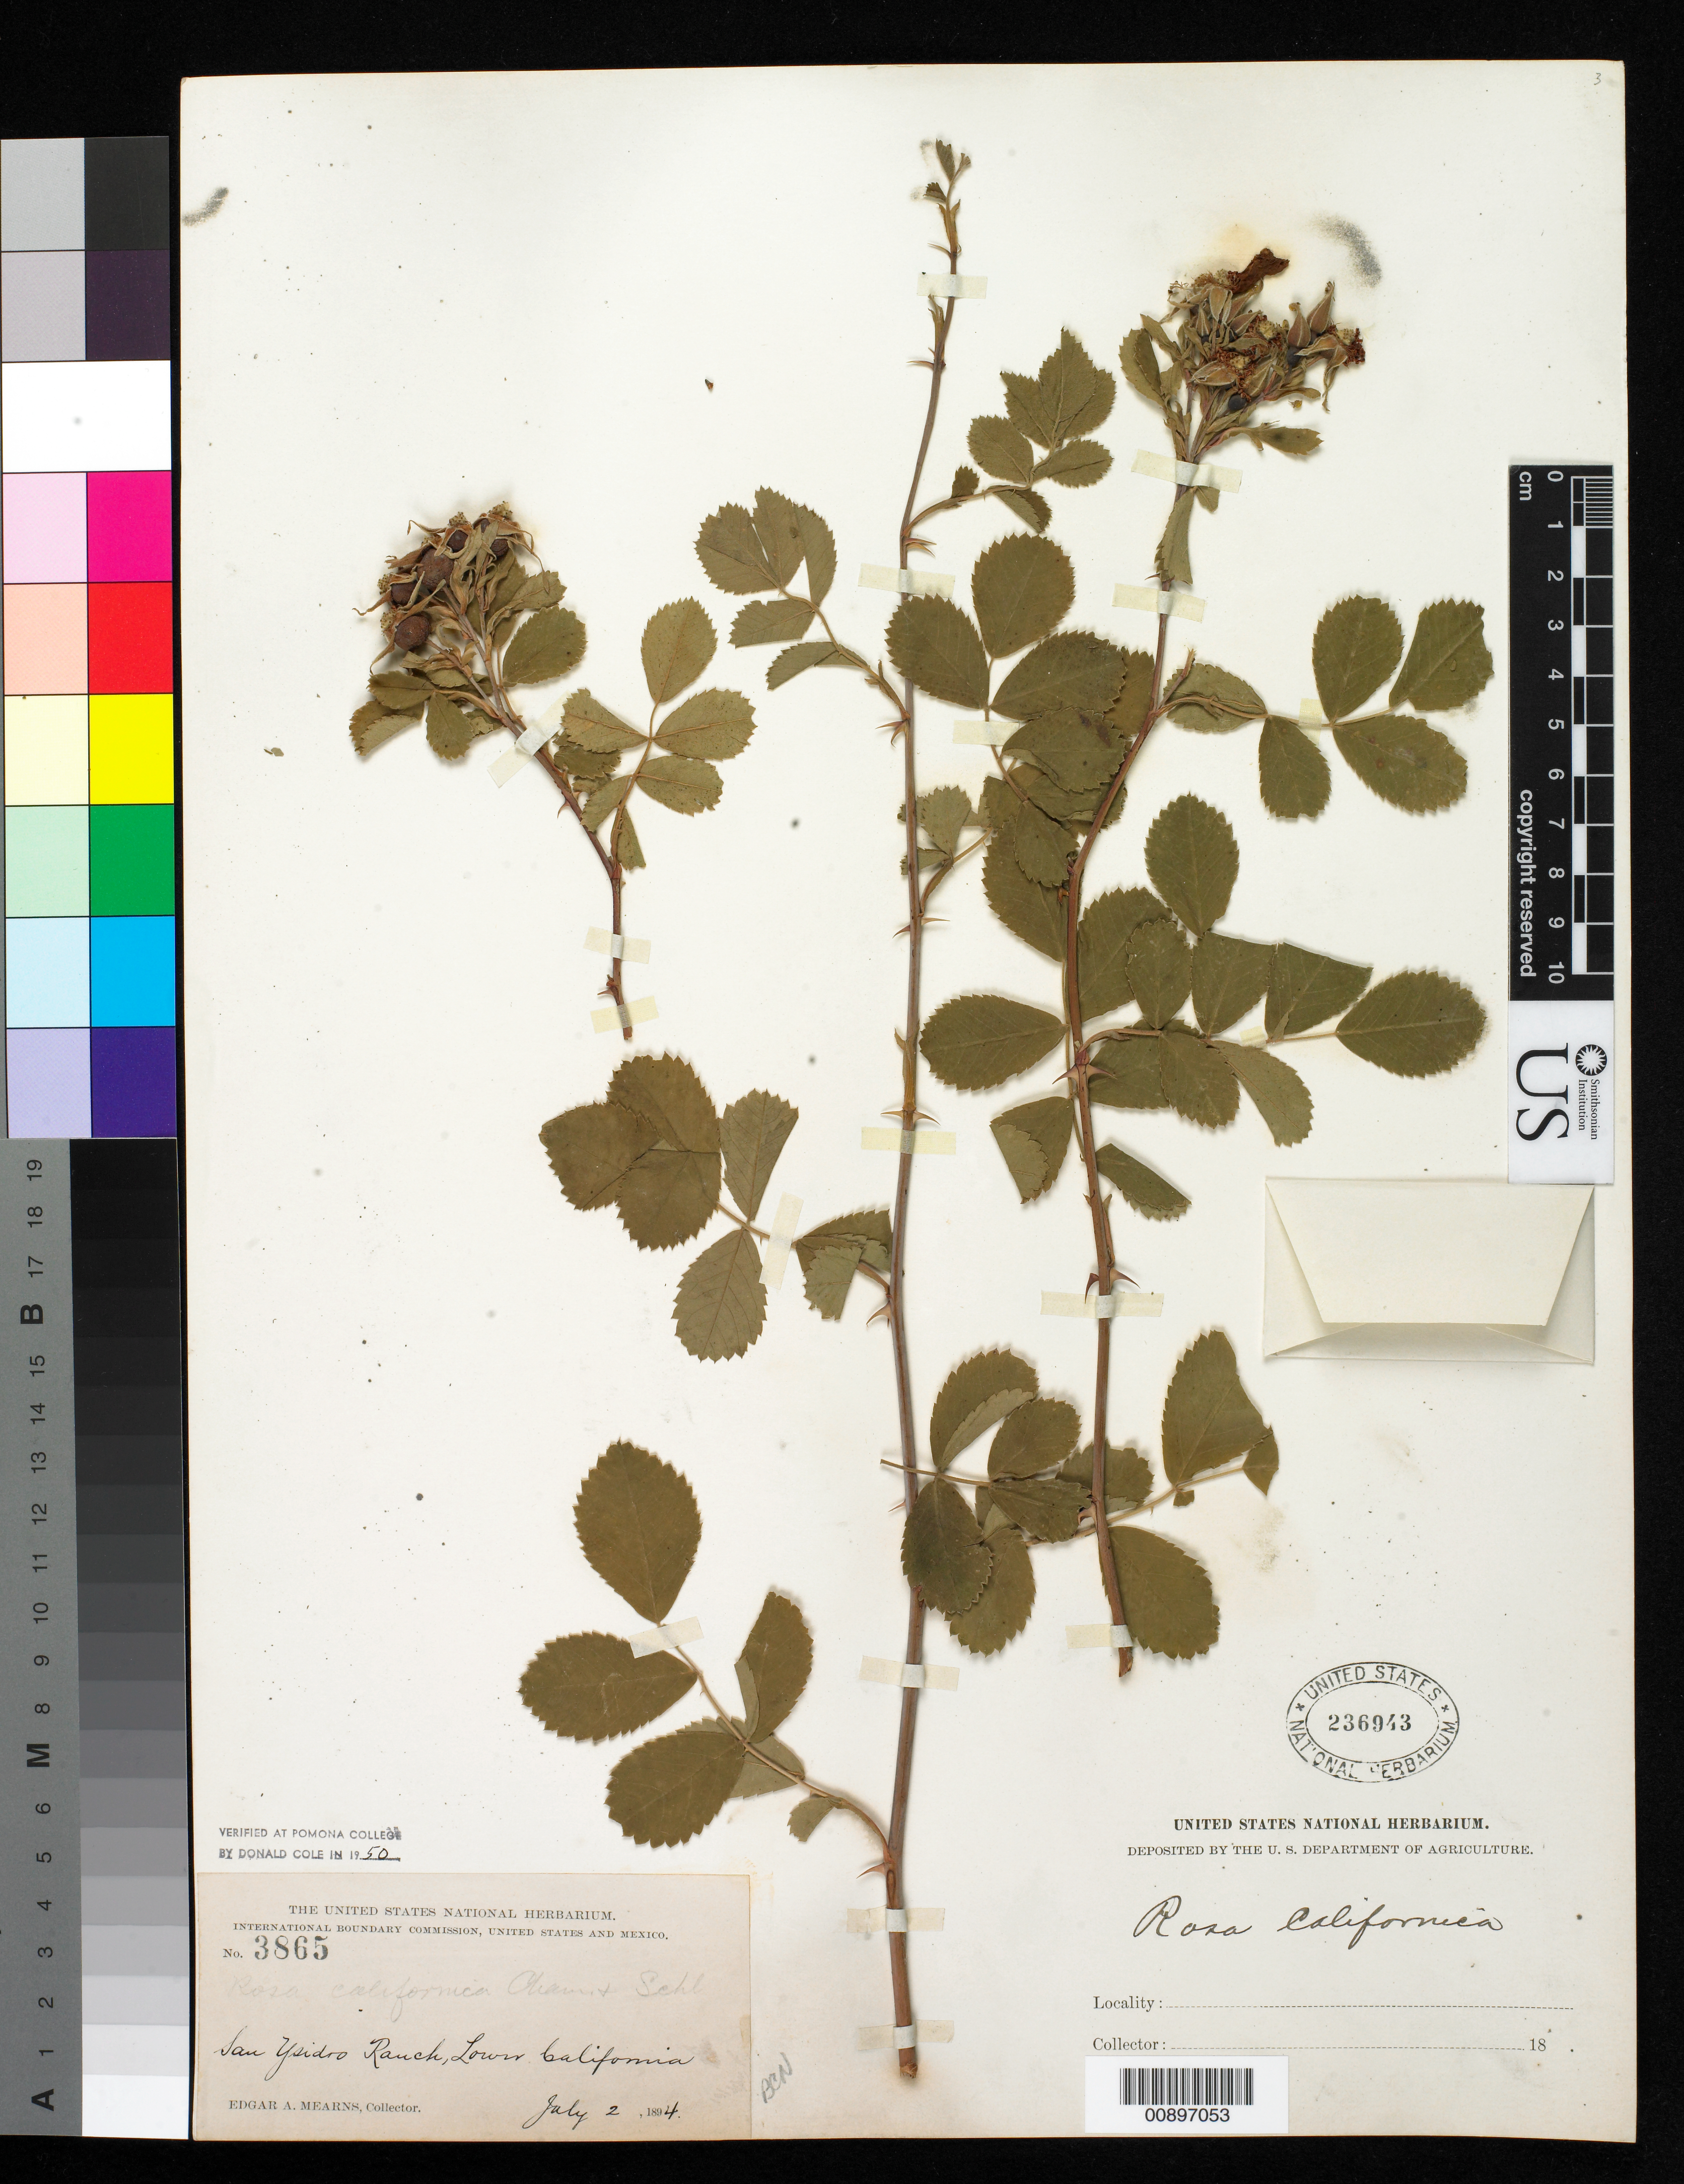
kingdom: Plantae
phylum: Tracheophyta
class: Magnoliopsida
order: Rosales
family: Rosaceae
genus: Rosa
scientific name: Rosa californica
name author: Cham. & Schltdl.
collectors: E. A. Mearns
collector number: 3865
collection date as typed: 02 Jul 1894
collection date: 1894-07-02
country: Mexico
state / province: Baja California Norte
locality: San Ysidro Ranch, Lower California.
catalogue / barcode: US 236943